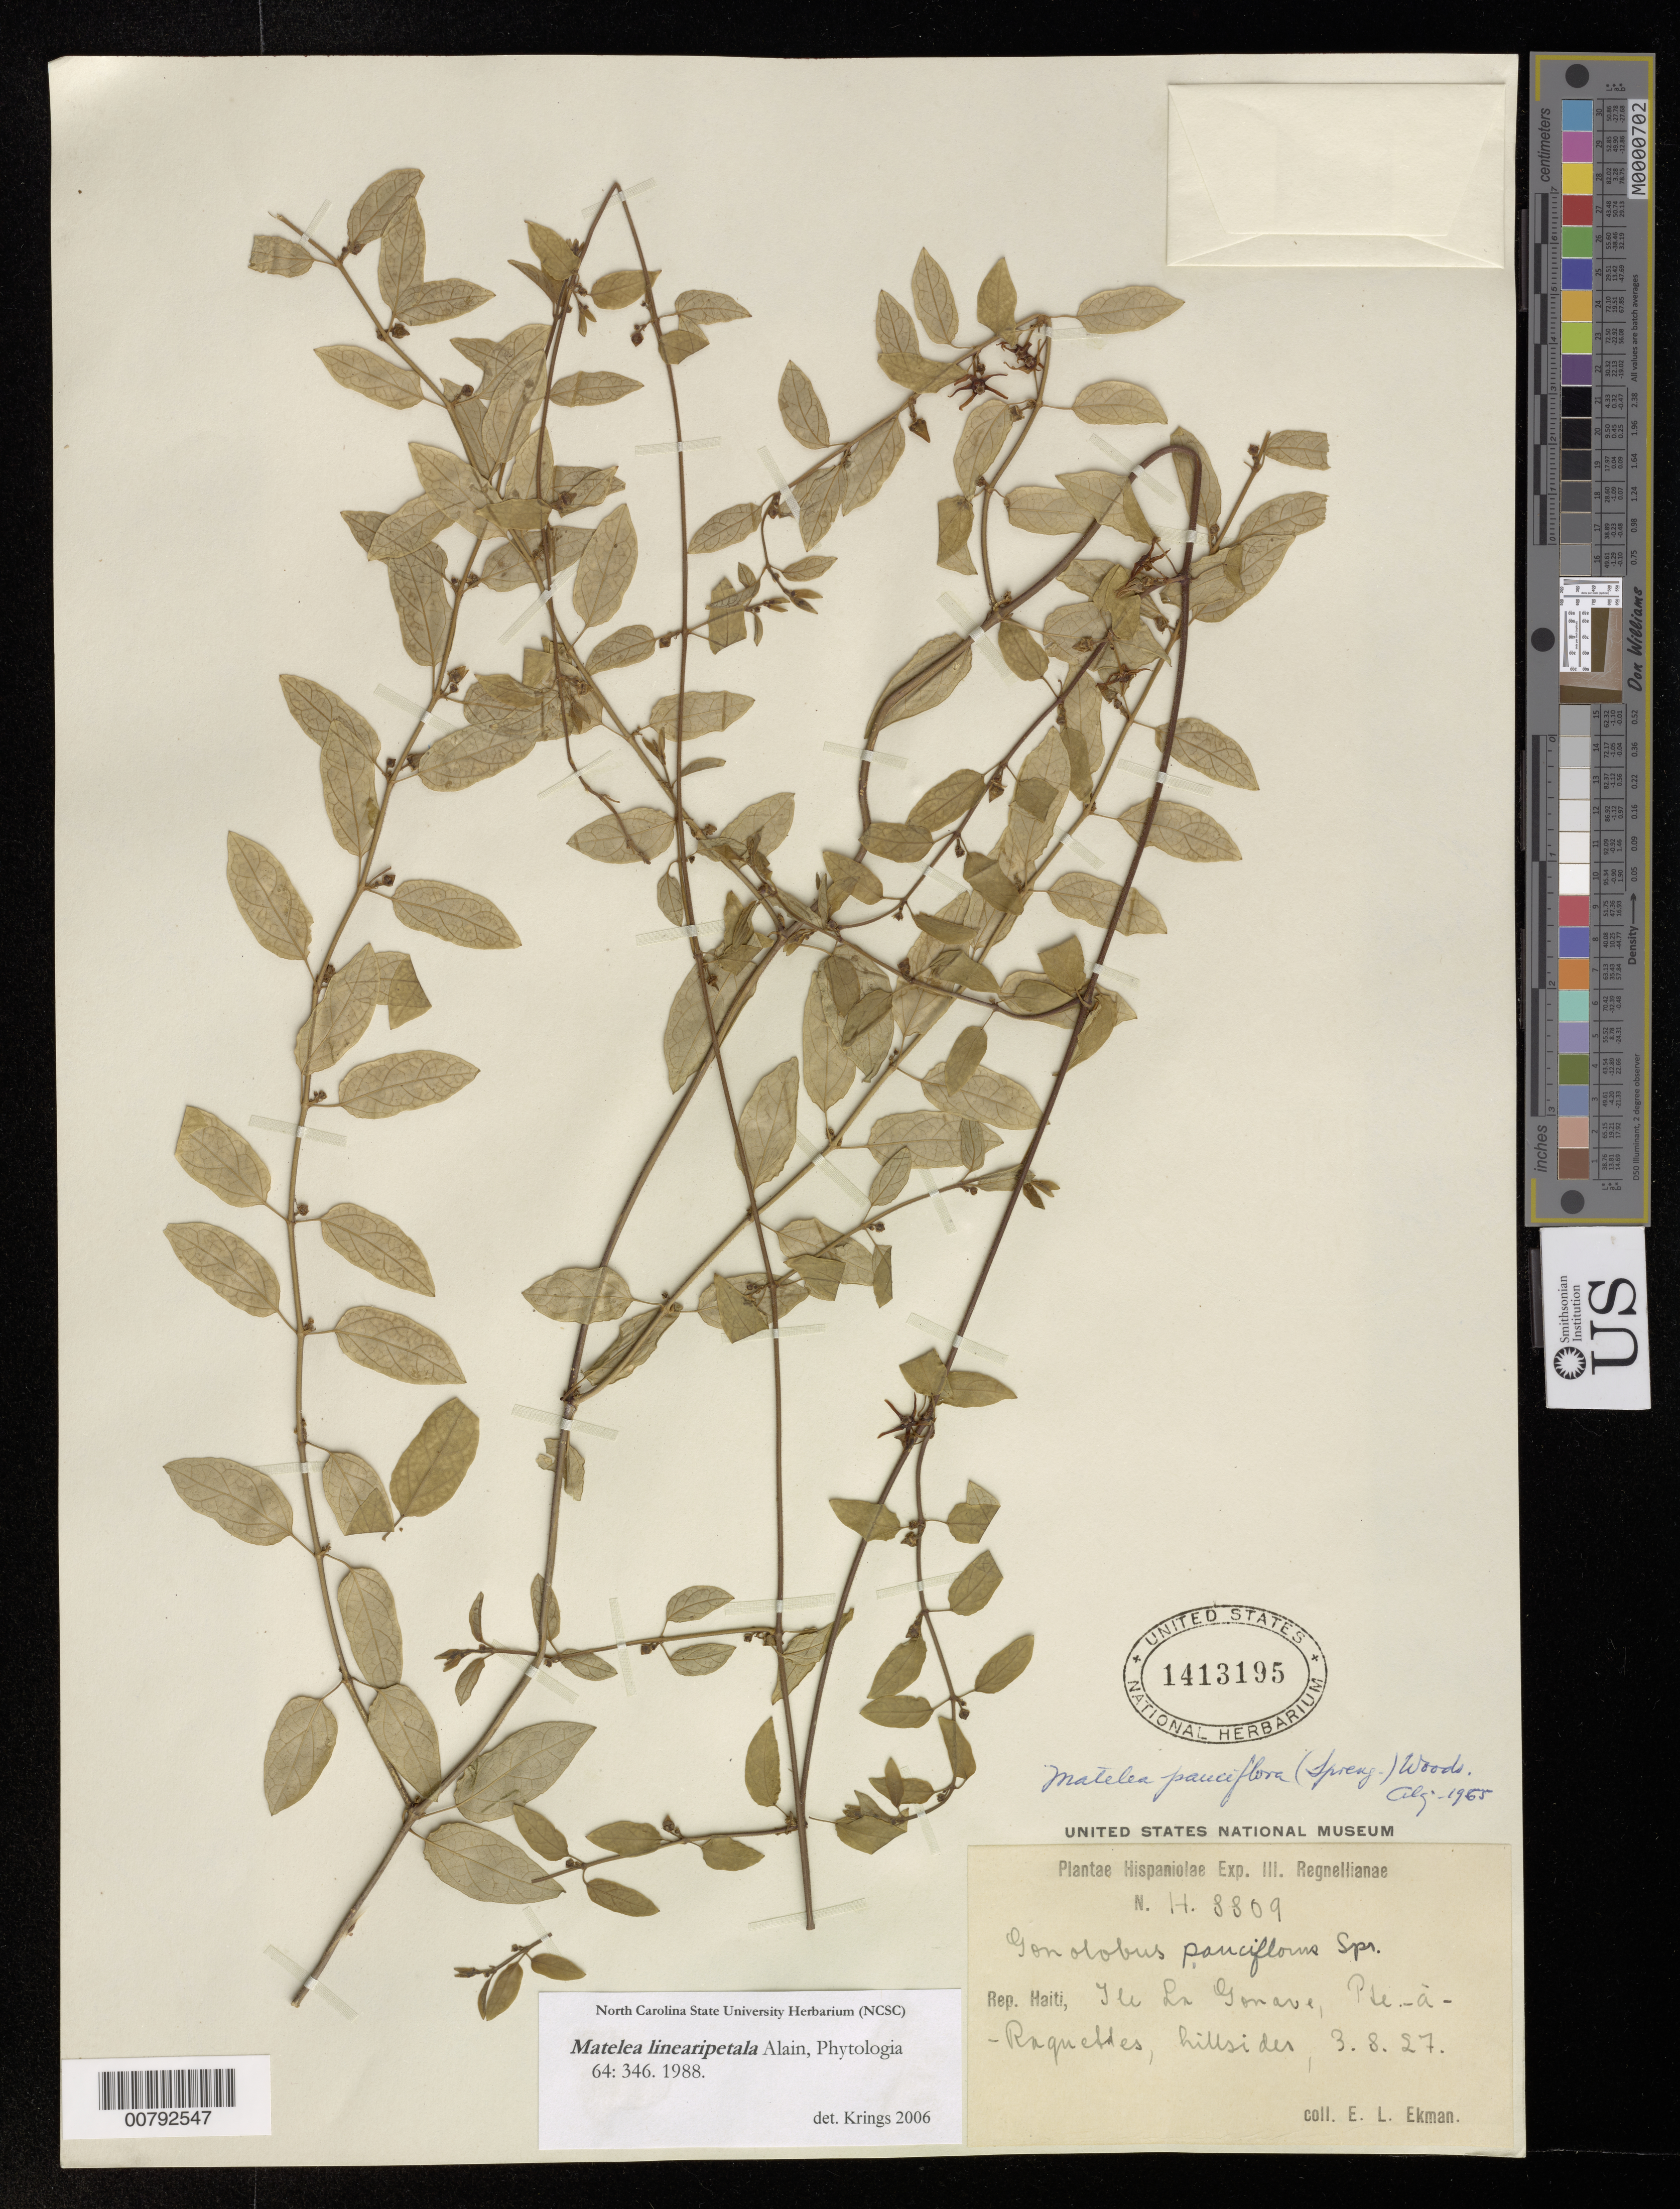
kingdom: Plantae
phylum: Tracheophyta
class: Magnoliopsida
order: Gentianales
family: Apocynaceae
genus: Matelea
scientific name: Matelea linearipetala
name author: Alain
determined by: Krings, A.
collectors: E. L. Ekman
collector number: H 8809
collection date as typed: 03 Aug 1927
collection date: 1927-08-03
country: Haiti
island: Hispaniola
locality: Ile La Gonave, Pte-à-Raquettes.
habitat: Hillsides.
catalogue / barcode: US 1413195